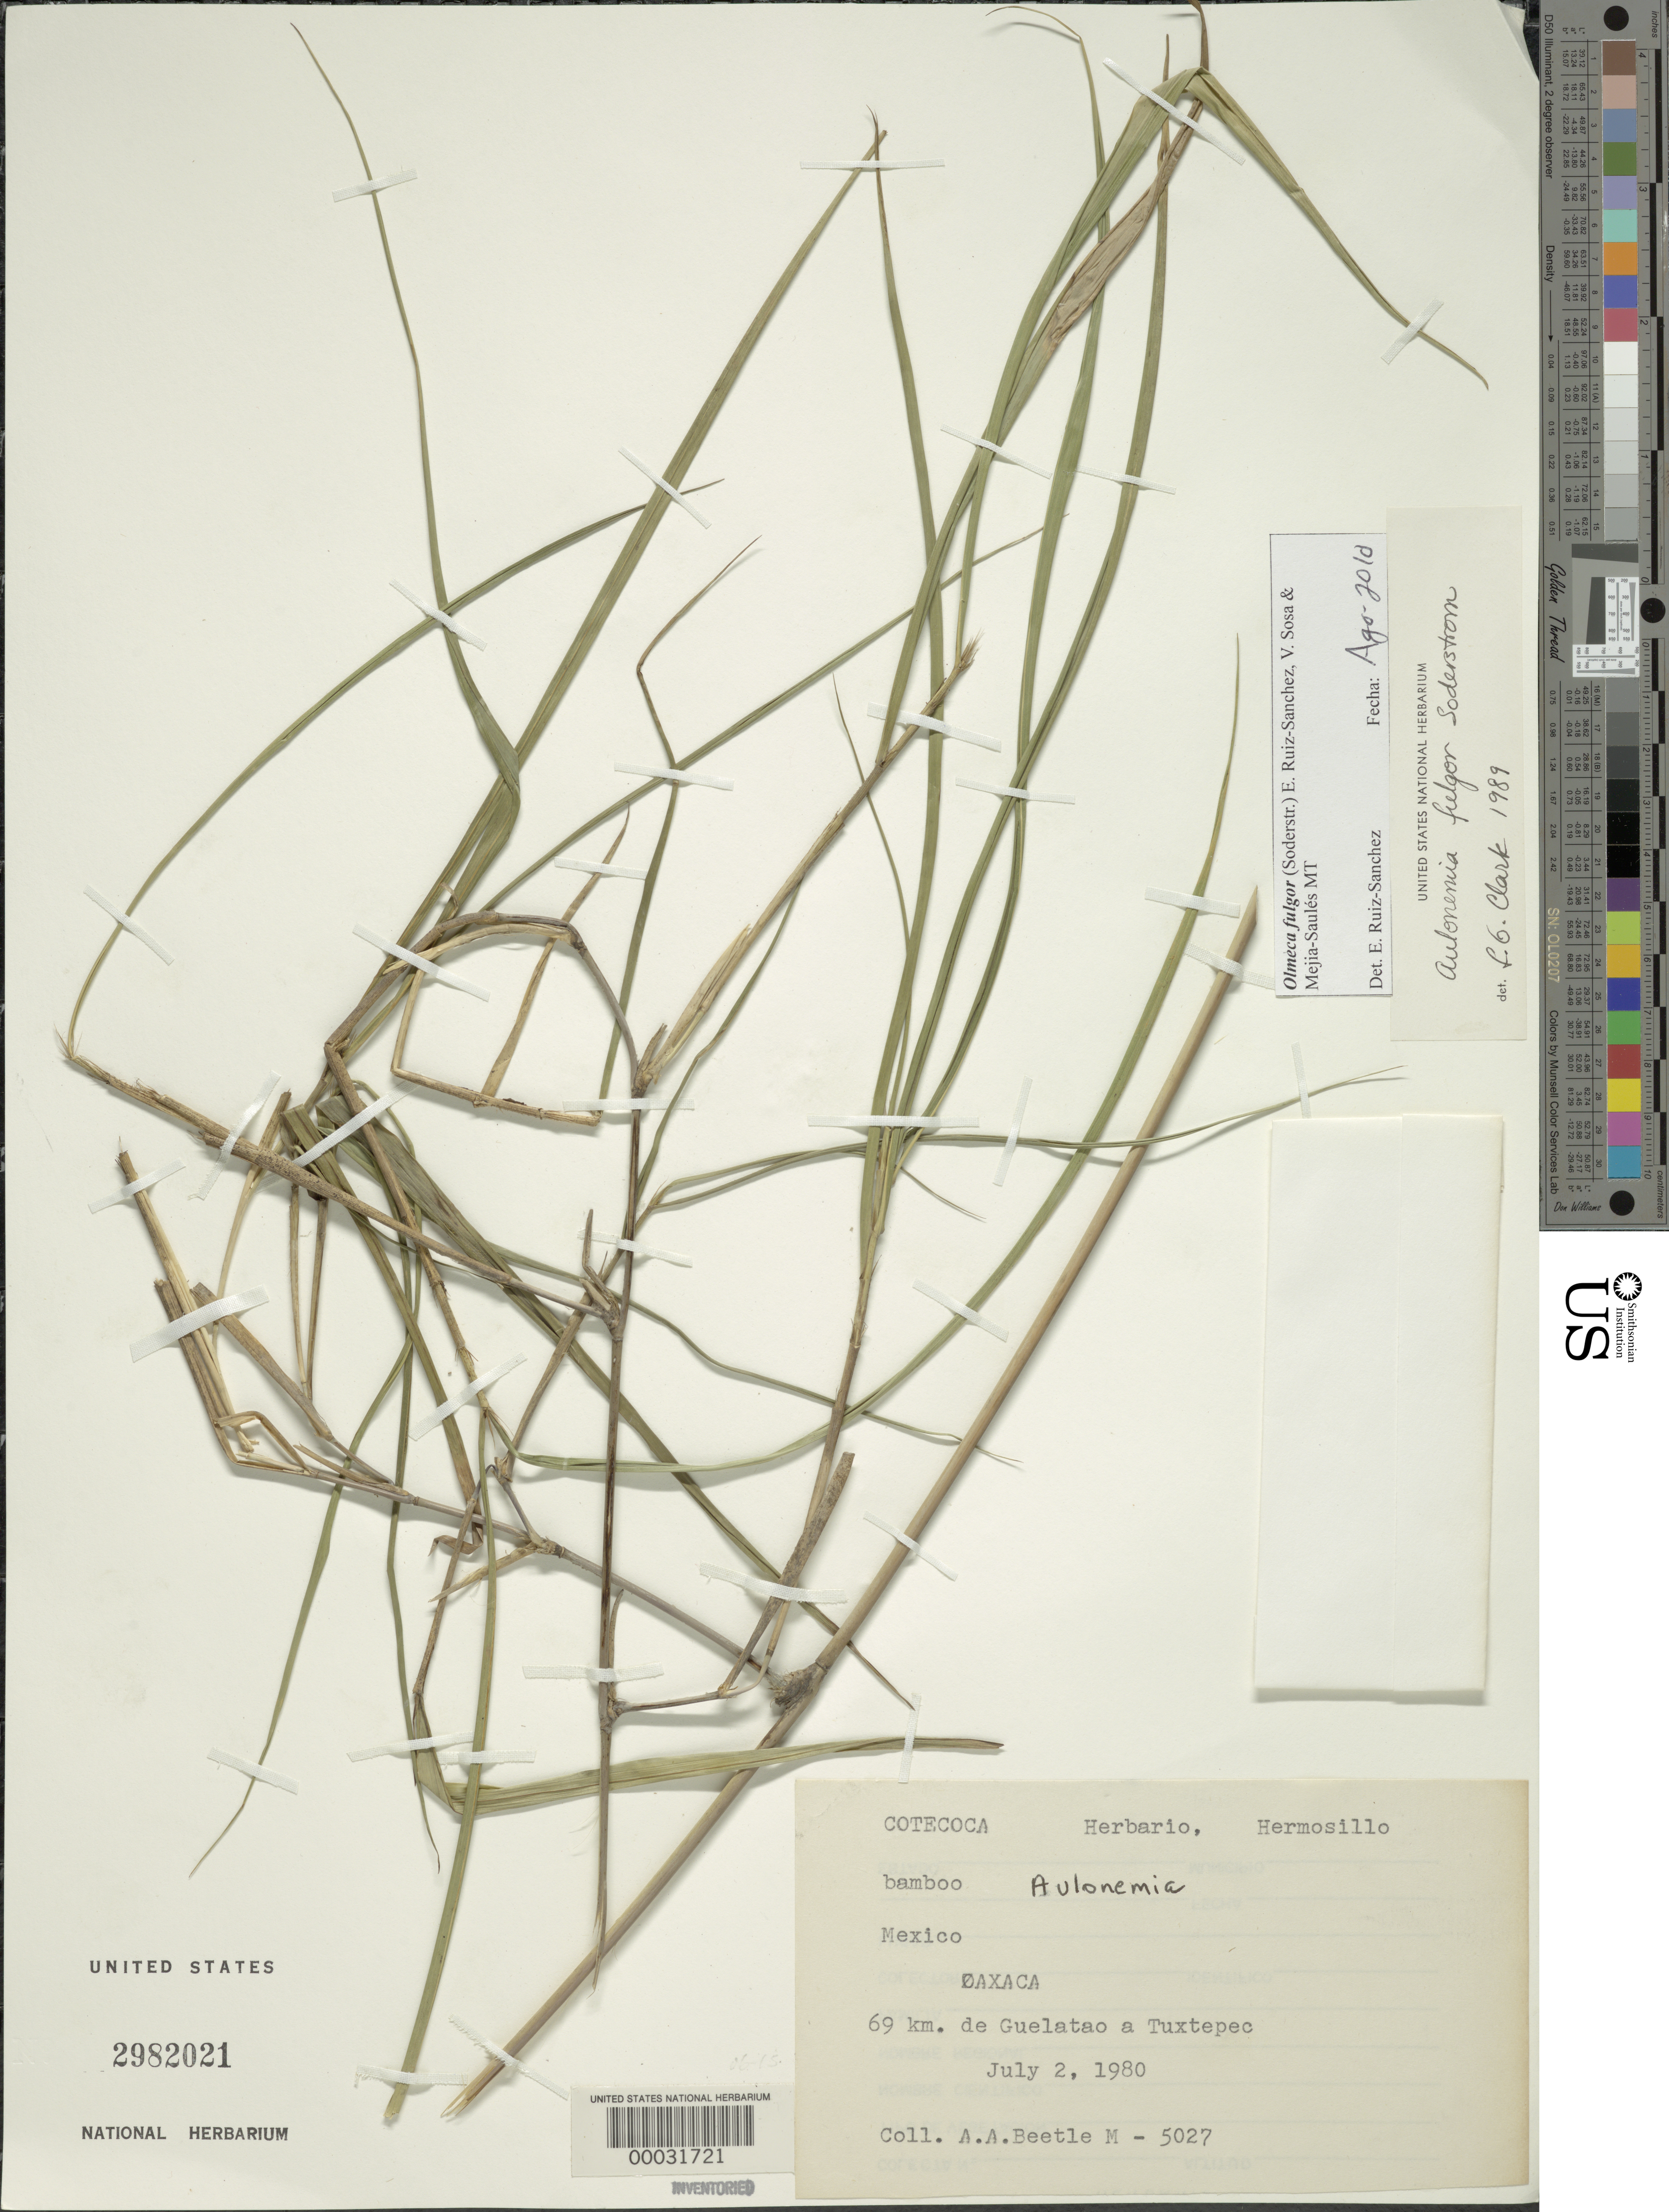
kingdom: Plantae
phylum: Tracheophyta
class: Liliopsida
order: Poales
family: Poaceae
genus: Olmeca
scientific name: Olmeca fulgor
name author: (Soderstr.) Ruíz-Sanchez et al.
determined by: Ruíz-Sanchez, E.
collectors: A. A. Beetle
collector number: M-5027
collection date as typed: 02 Jul 1980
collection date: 1980-07-02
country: Mexico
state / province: Oaxaca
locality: Guelatao, Tuxtepec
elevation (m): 2110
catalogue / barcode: US 2982021